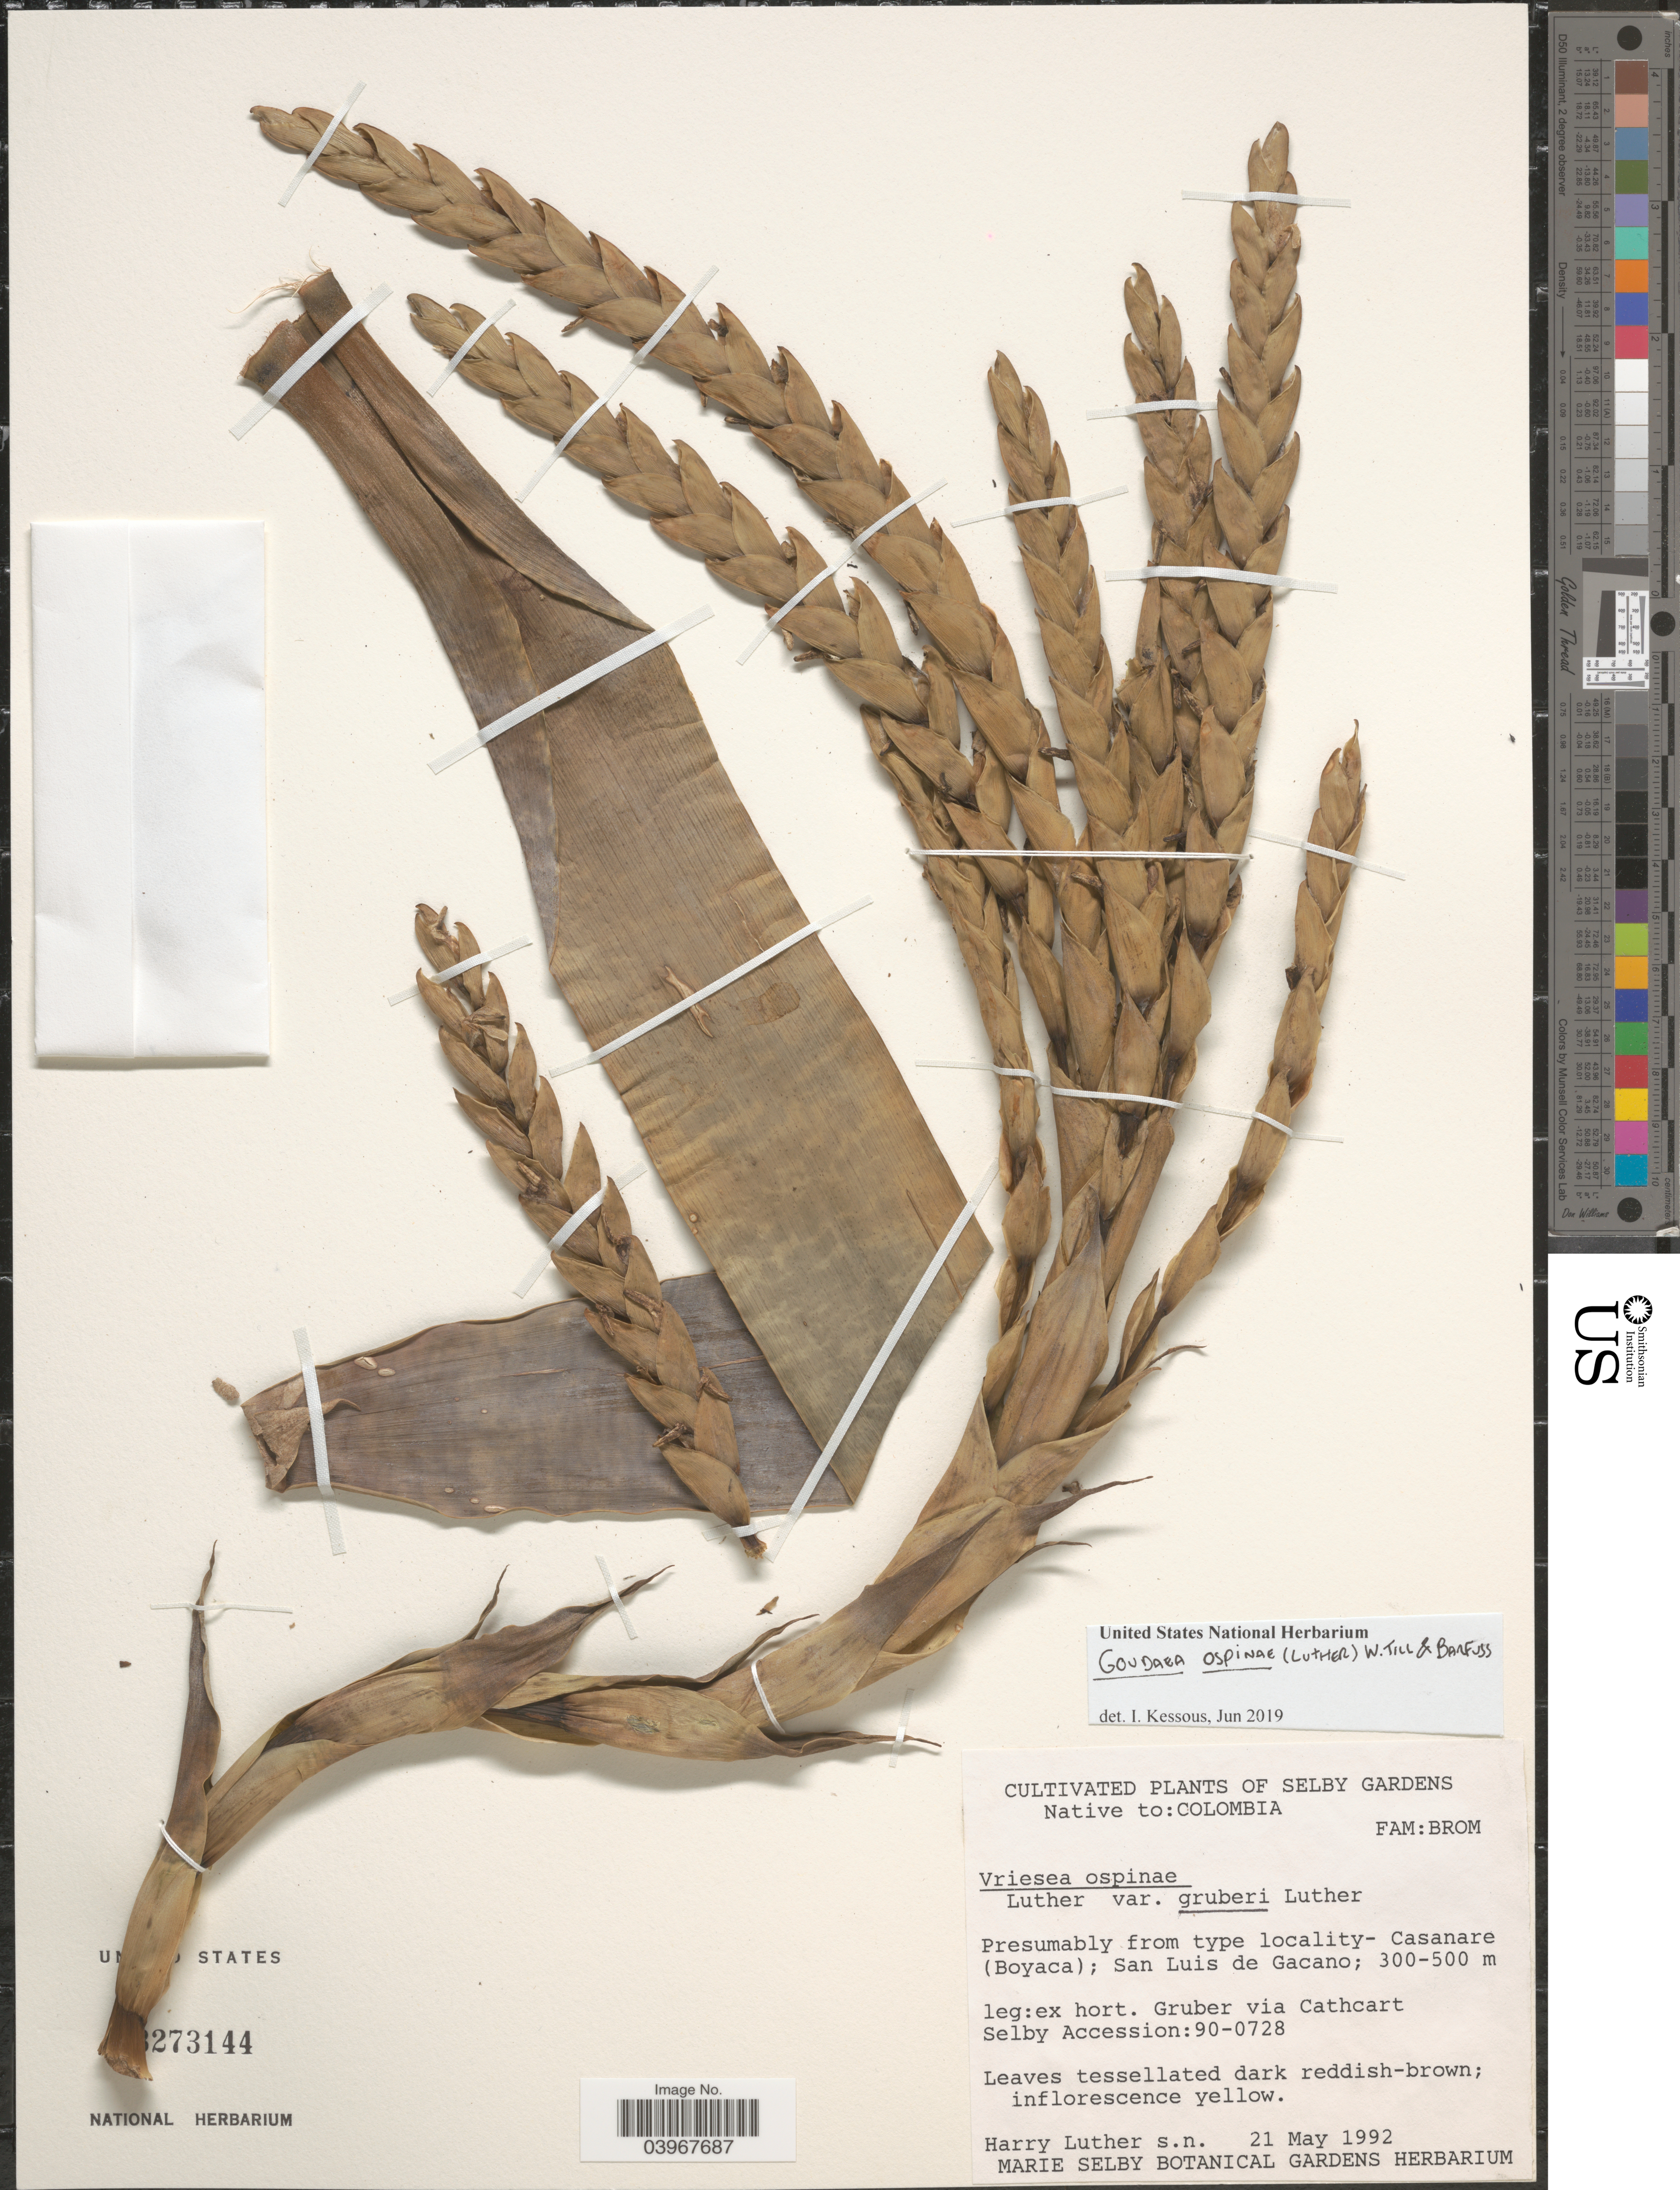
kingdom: Plantae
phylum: Tracheophyta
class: Liliopsida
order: Poales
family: Bromeliaceae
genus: Goudaea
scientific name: Goudaea ospinae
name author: (H. Luther) W. Till & Barfuss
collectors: Harry E. Luther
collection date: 1992-05-21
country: United States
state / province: Florida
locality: Cultivated of Selby Gardens.